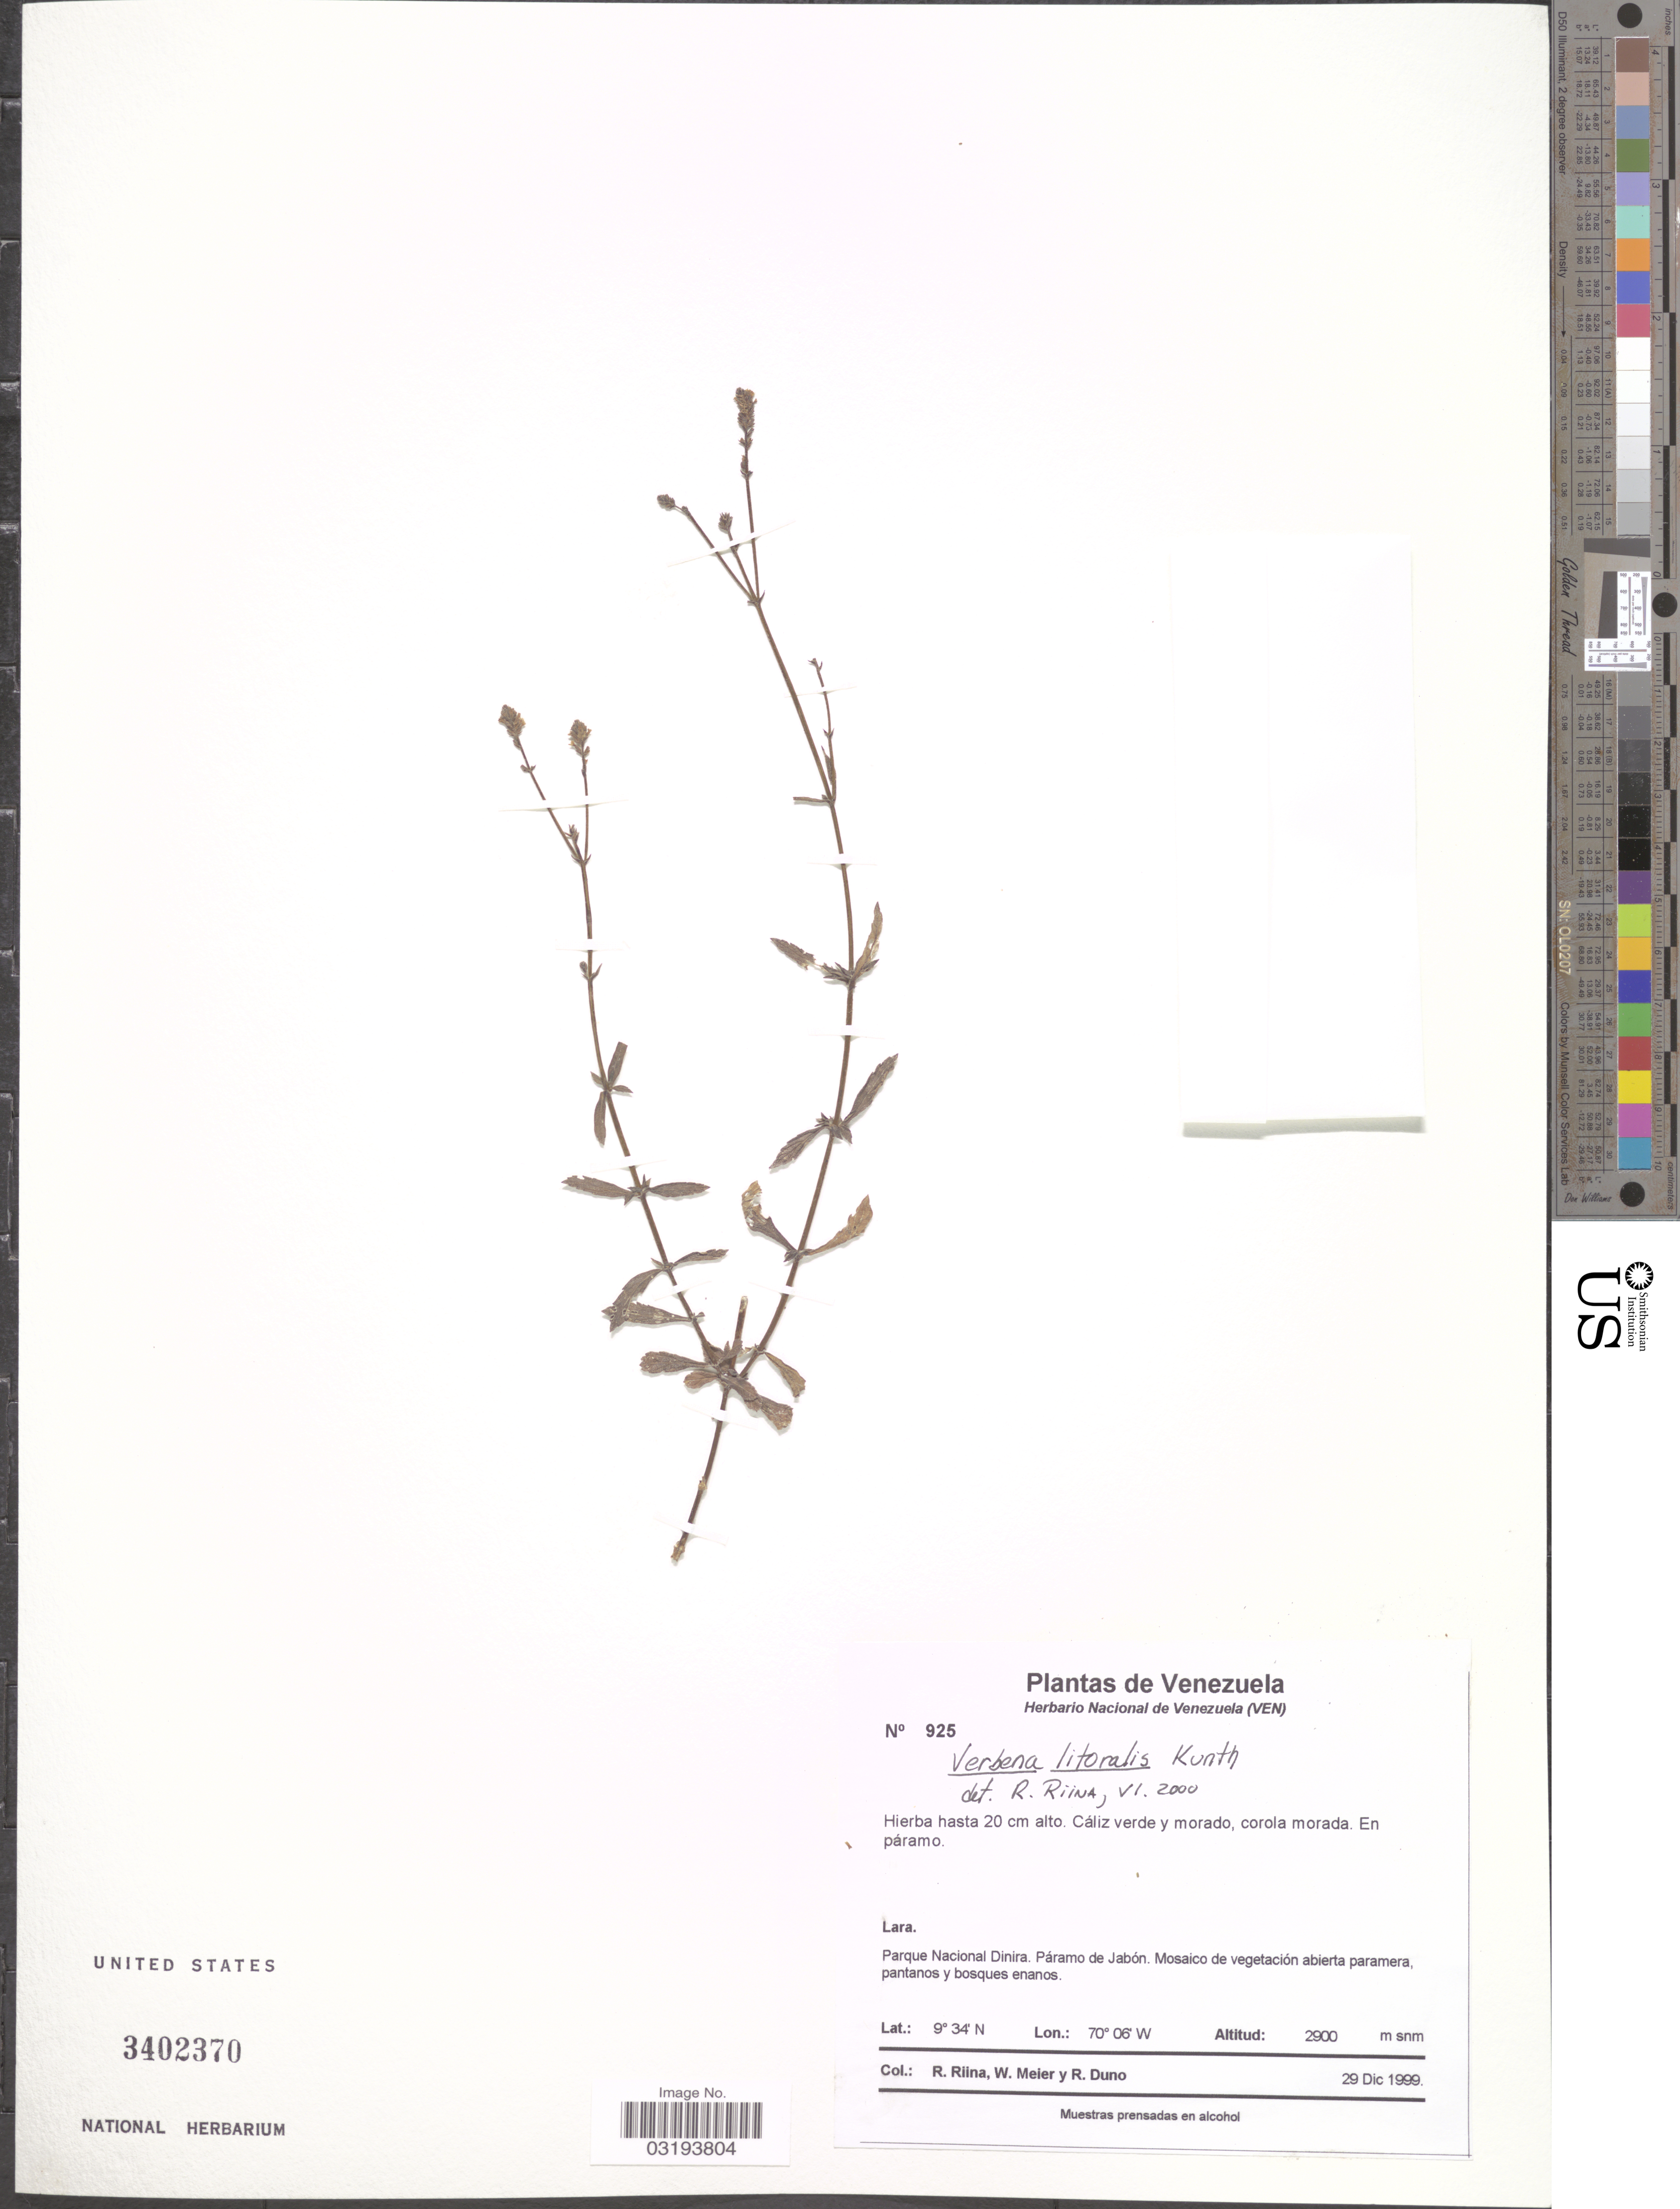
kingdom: Plantae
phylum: Tracheophyta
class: Magnoliopsida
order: Lamiales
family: Verbenaceae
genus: Verbena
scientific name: Verbena litoralis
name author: Kunth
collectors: R. Riina, W. Meier & R. Duno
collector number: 925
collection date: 1999-12-29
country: Venezuela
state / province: Lara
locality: Parque Nacional Dinira. Páramo de Jabón.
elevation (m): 2900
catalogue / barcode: US 3402370